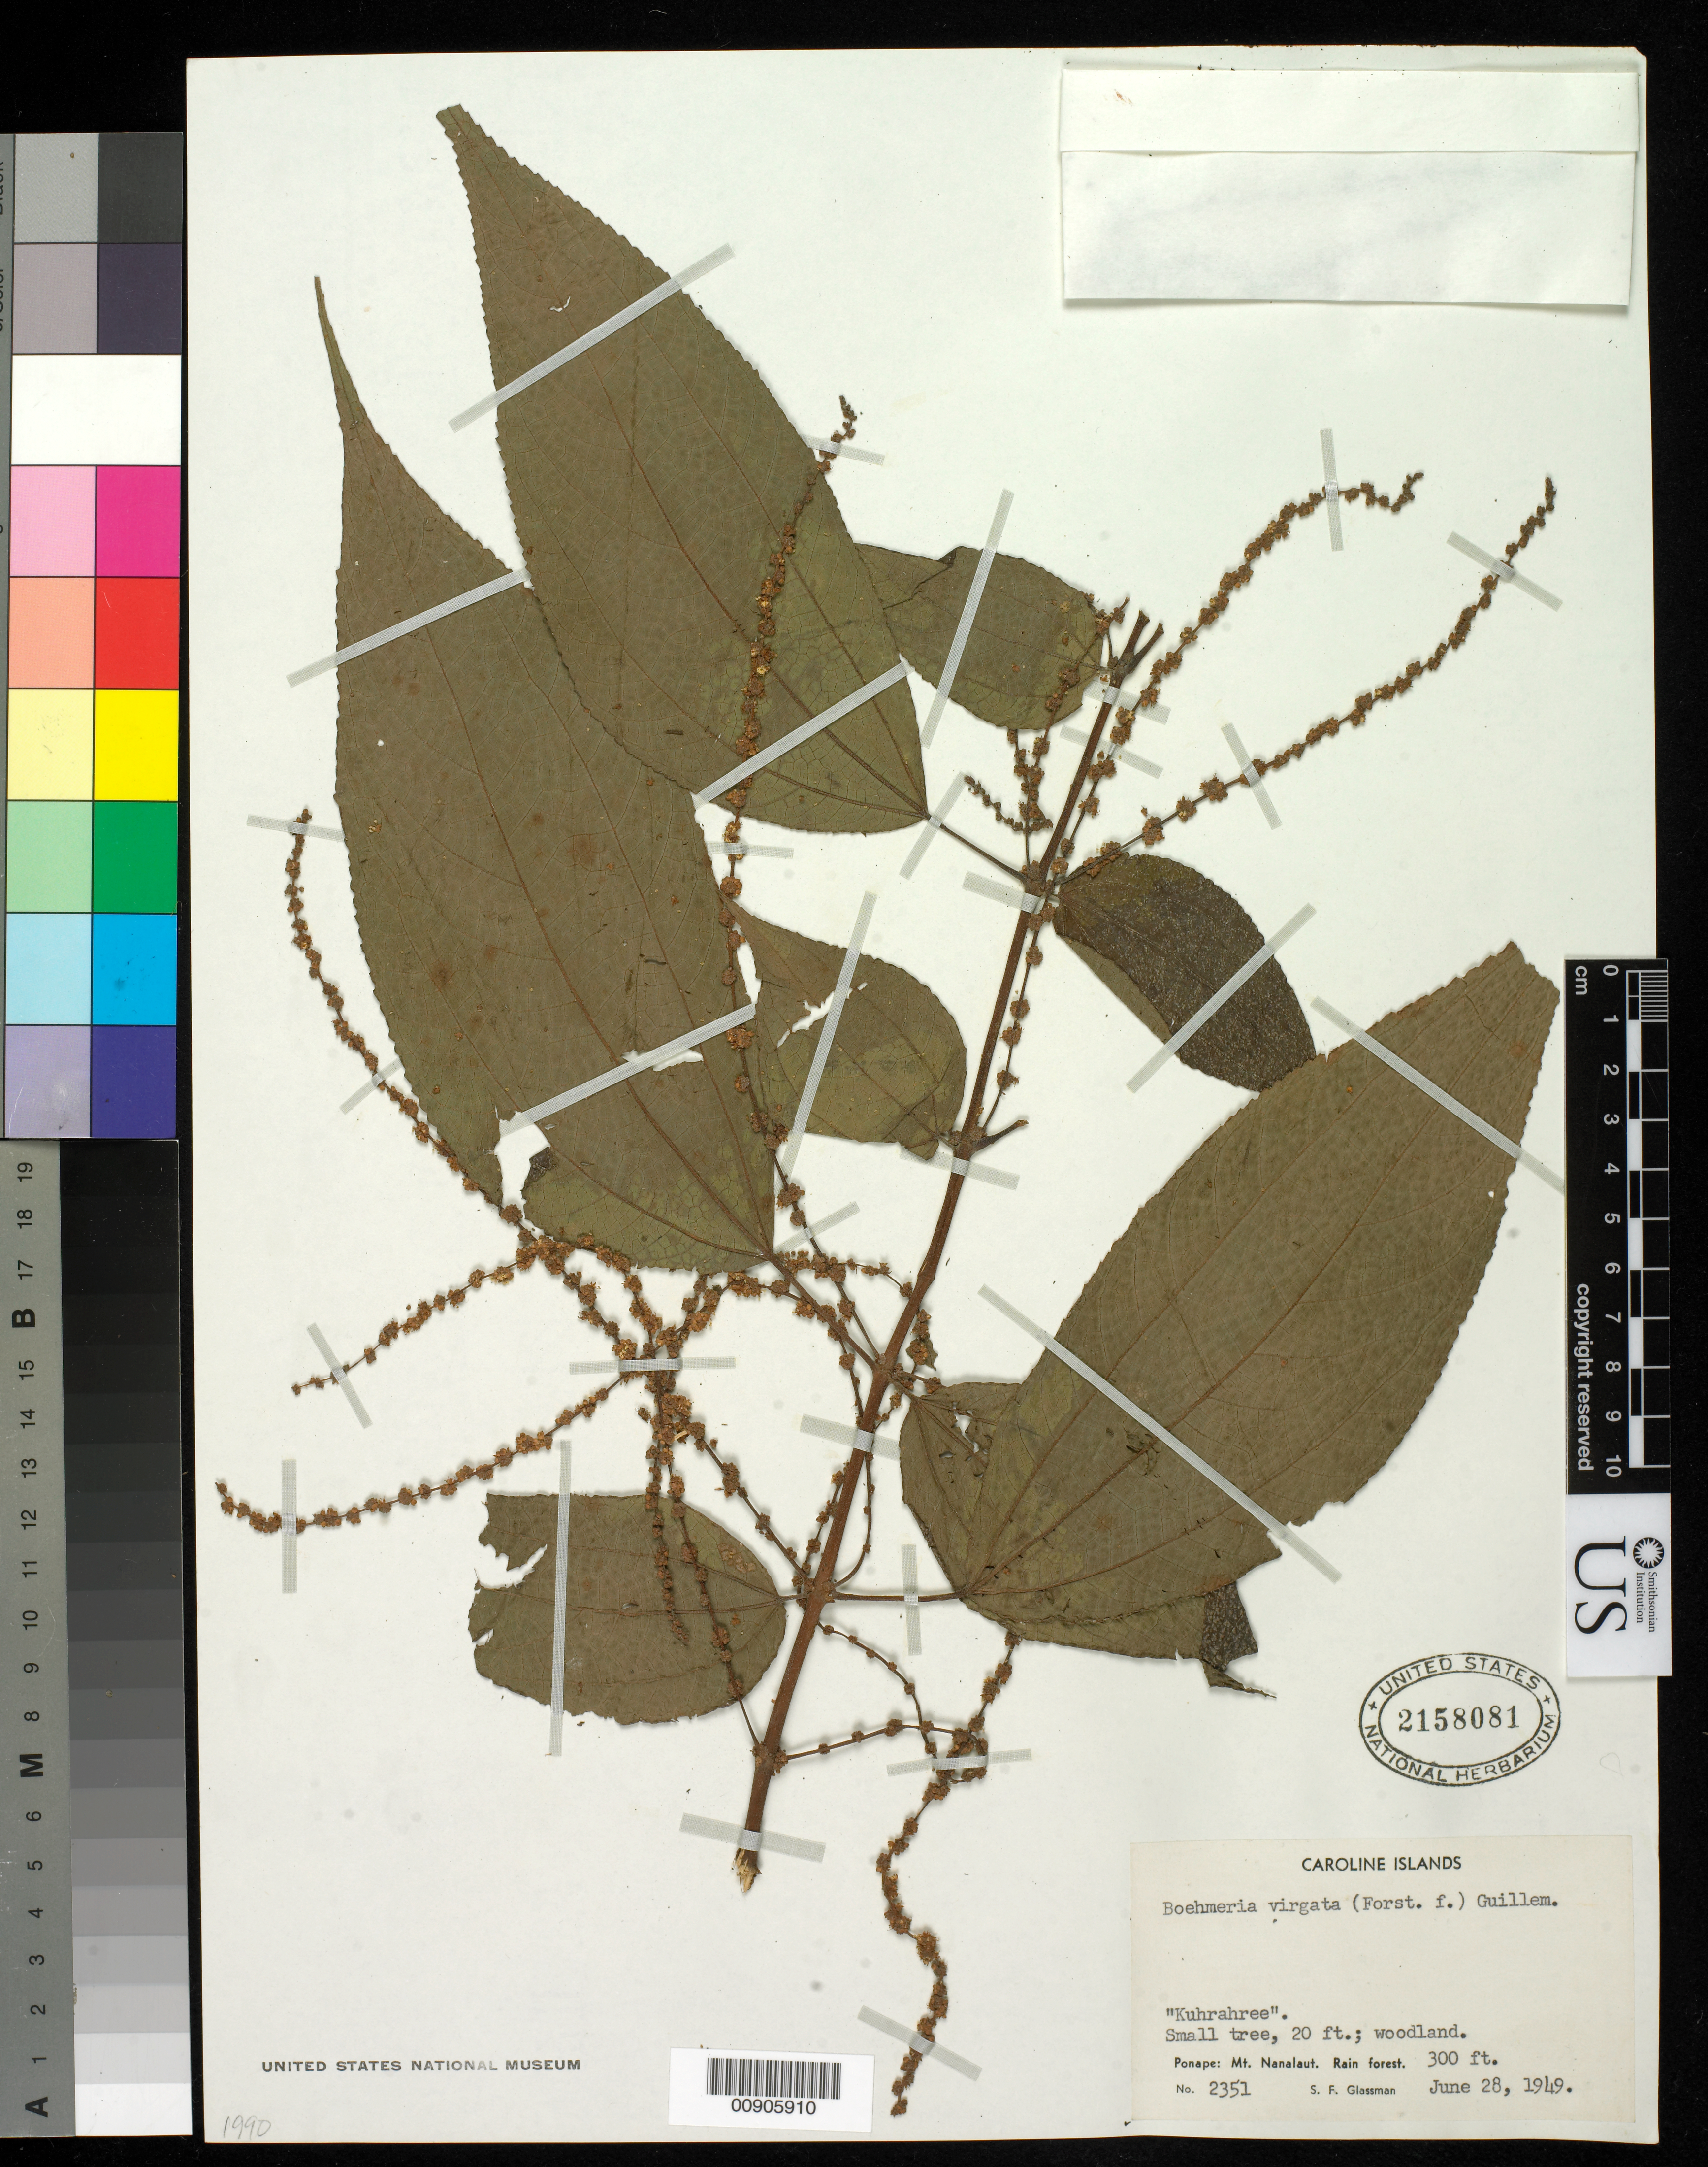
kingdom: Plantae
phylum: Tracheophyta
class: Magnoliopsida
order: Rosales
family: Urticaceae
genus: Boehmeria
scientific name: Boehmeria virgata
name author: (G. Forst.) Guill.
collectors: S. F. Glassman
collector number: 2351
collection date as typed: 28 Jun 1949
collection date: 1949-06-28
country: Micronesia, Federated States of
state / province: Pohnpei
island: Pohnpei [Ponape]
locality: Mt. Nanalaut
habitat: Rain forest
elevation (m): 91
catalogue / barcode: US 2158081